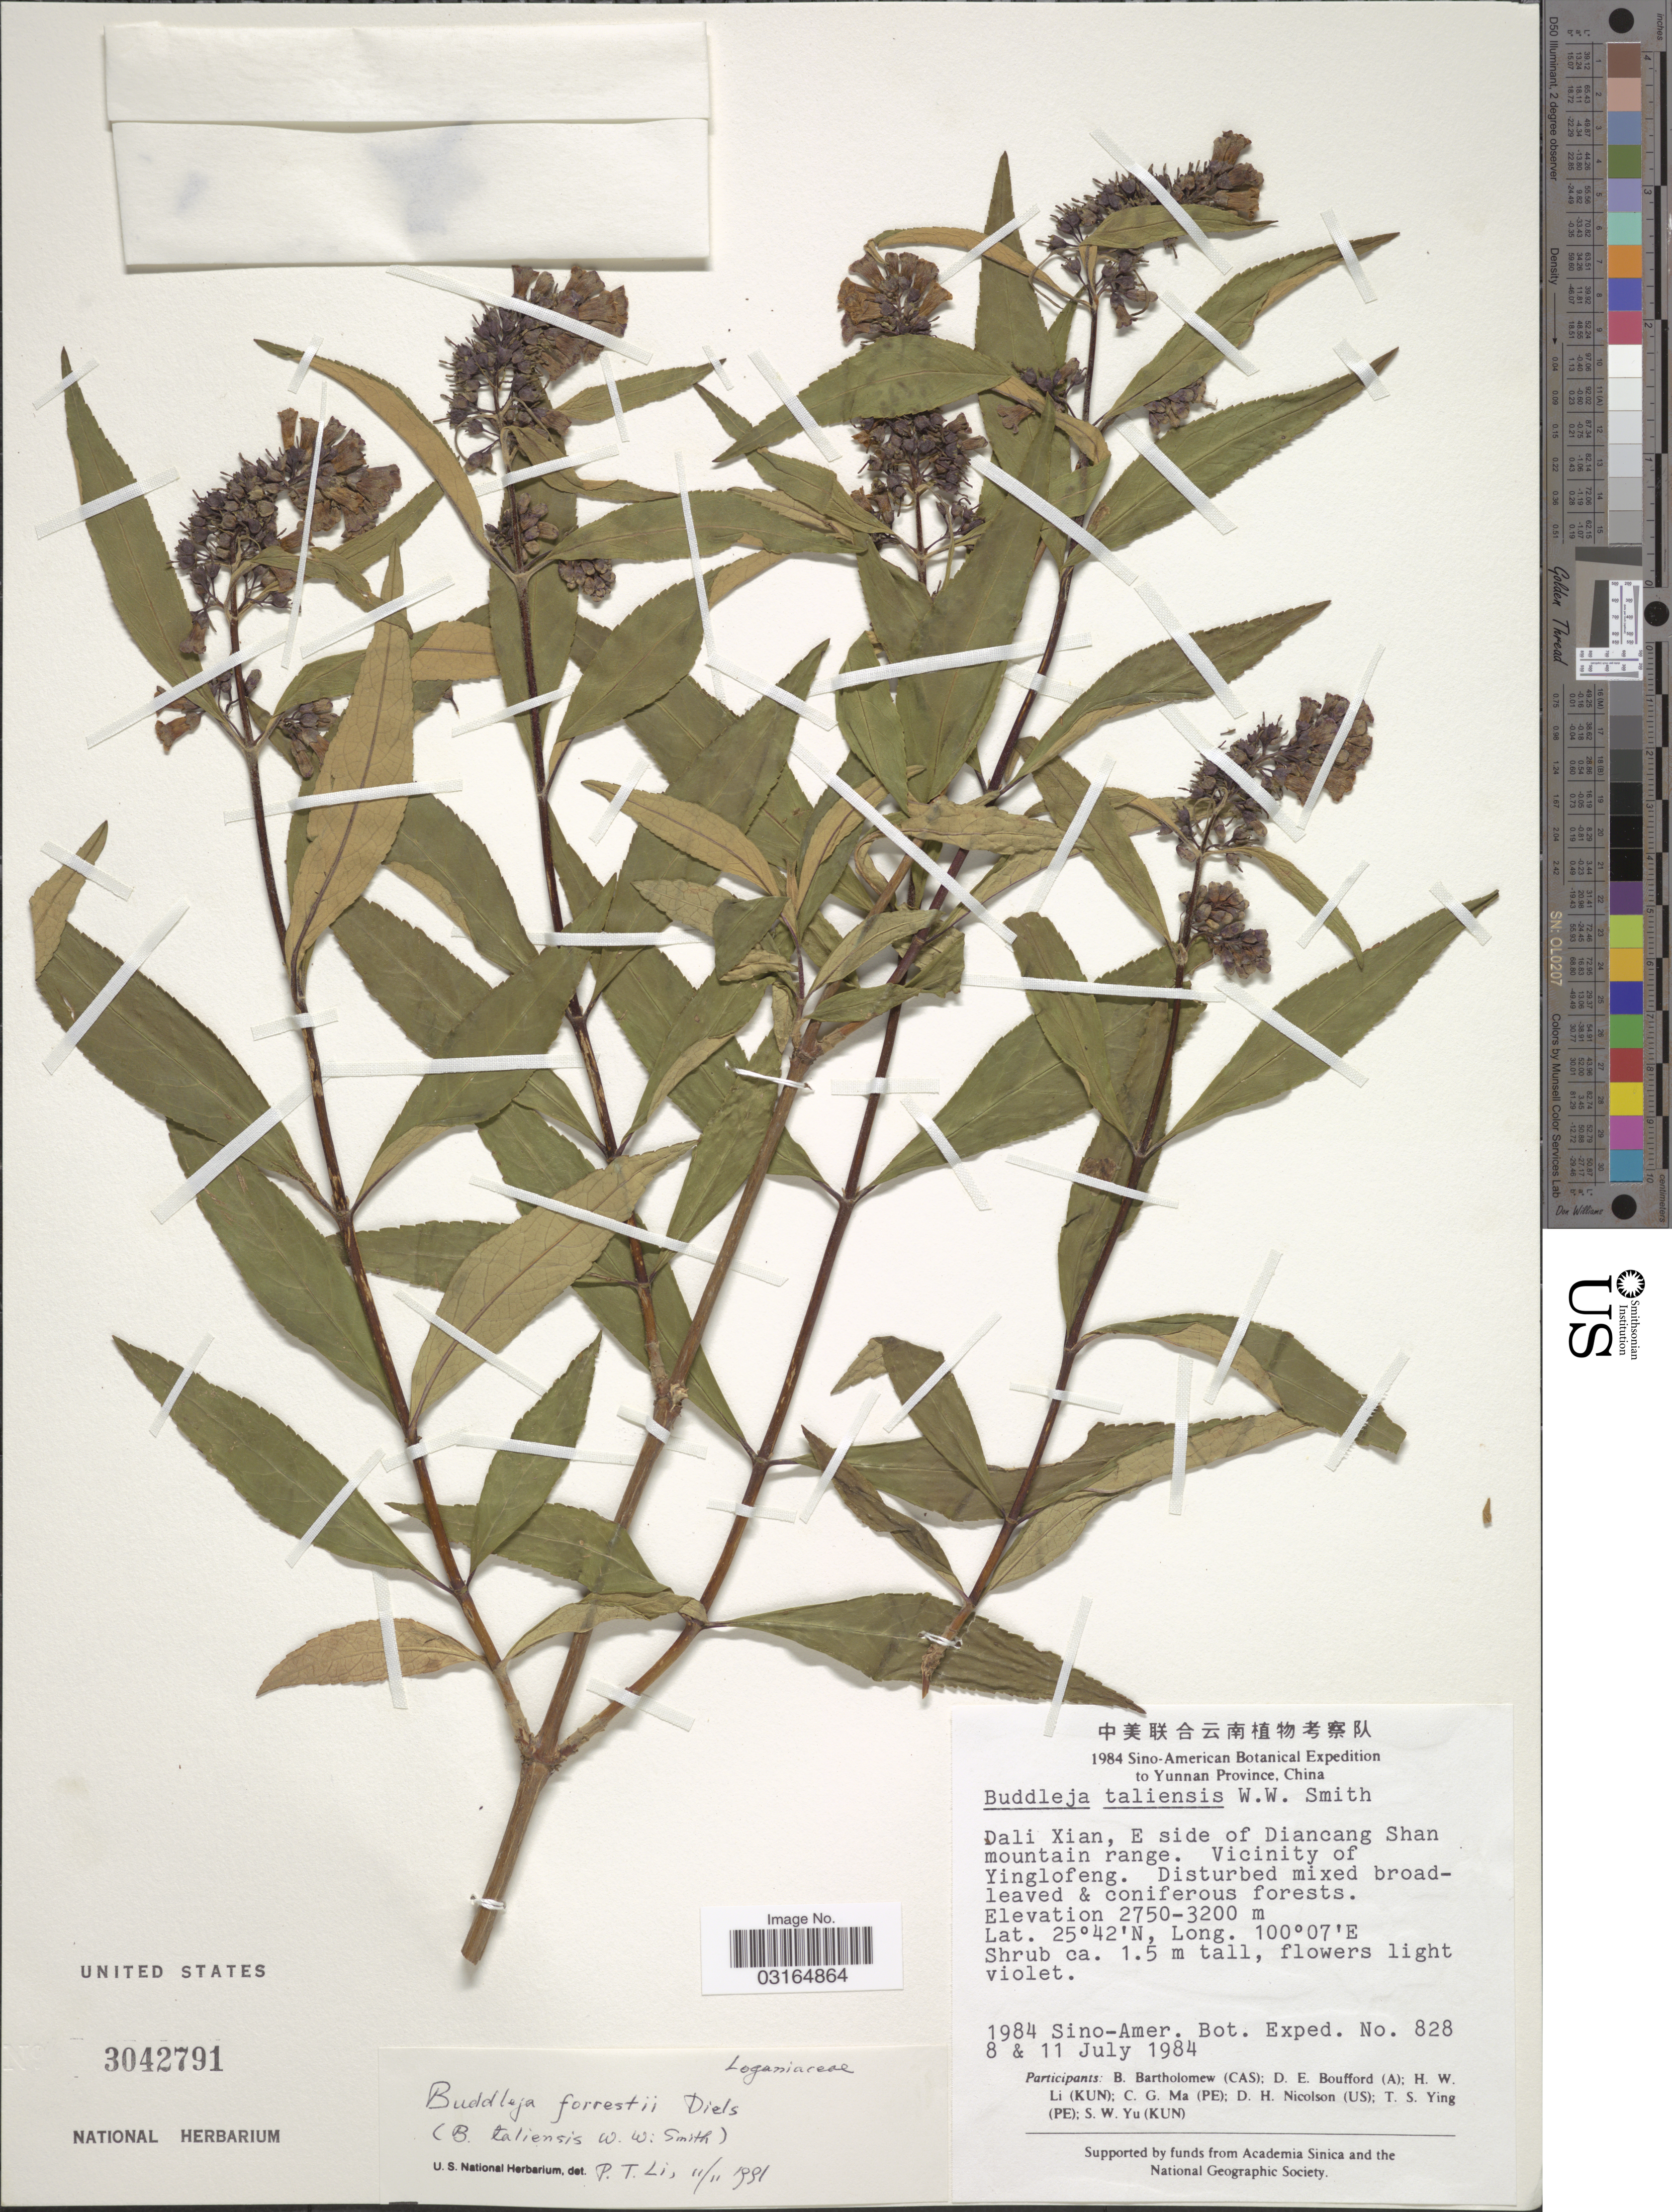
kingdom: Plantae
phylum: Tracheophyta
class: Magnoliopsida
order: Lamiales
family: Scrophulariaceae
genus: Buddleja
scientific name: Buddleja forrestii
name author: Diels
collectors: Sino-Amer. Bot. Exped. 1984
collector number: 828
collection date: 1984-07-08/1984-07-11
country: China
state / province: Yunnan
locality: Dali Xian, E side of Diancang Shan mountain range. Vicinity of Yinglofeng.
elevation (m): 2750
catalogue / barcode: US 3042791